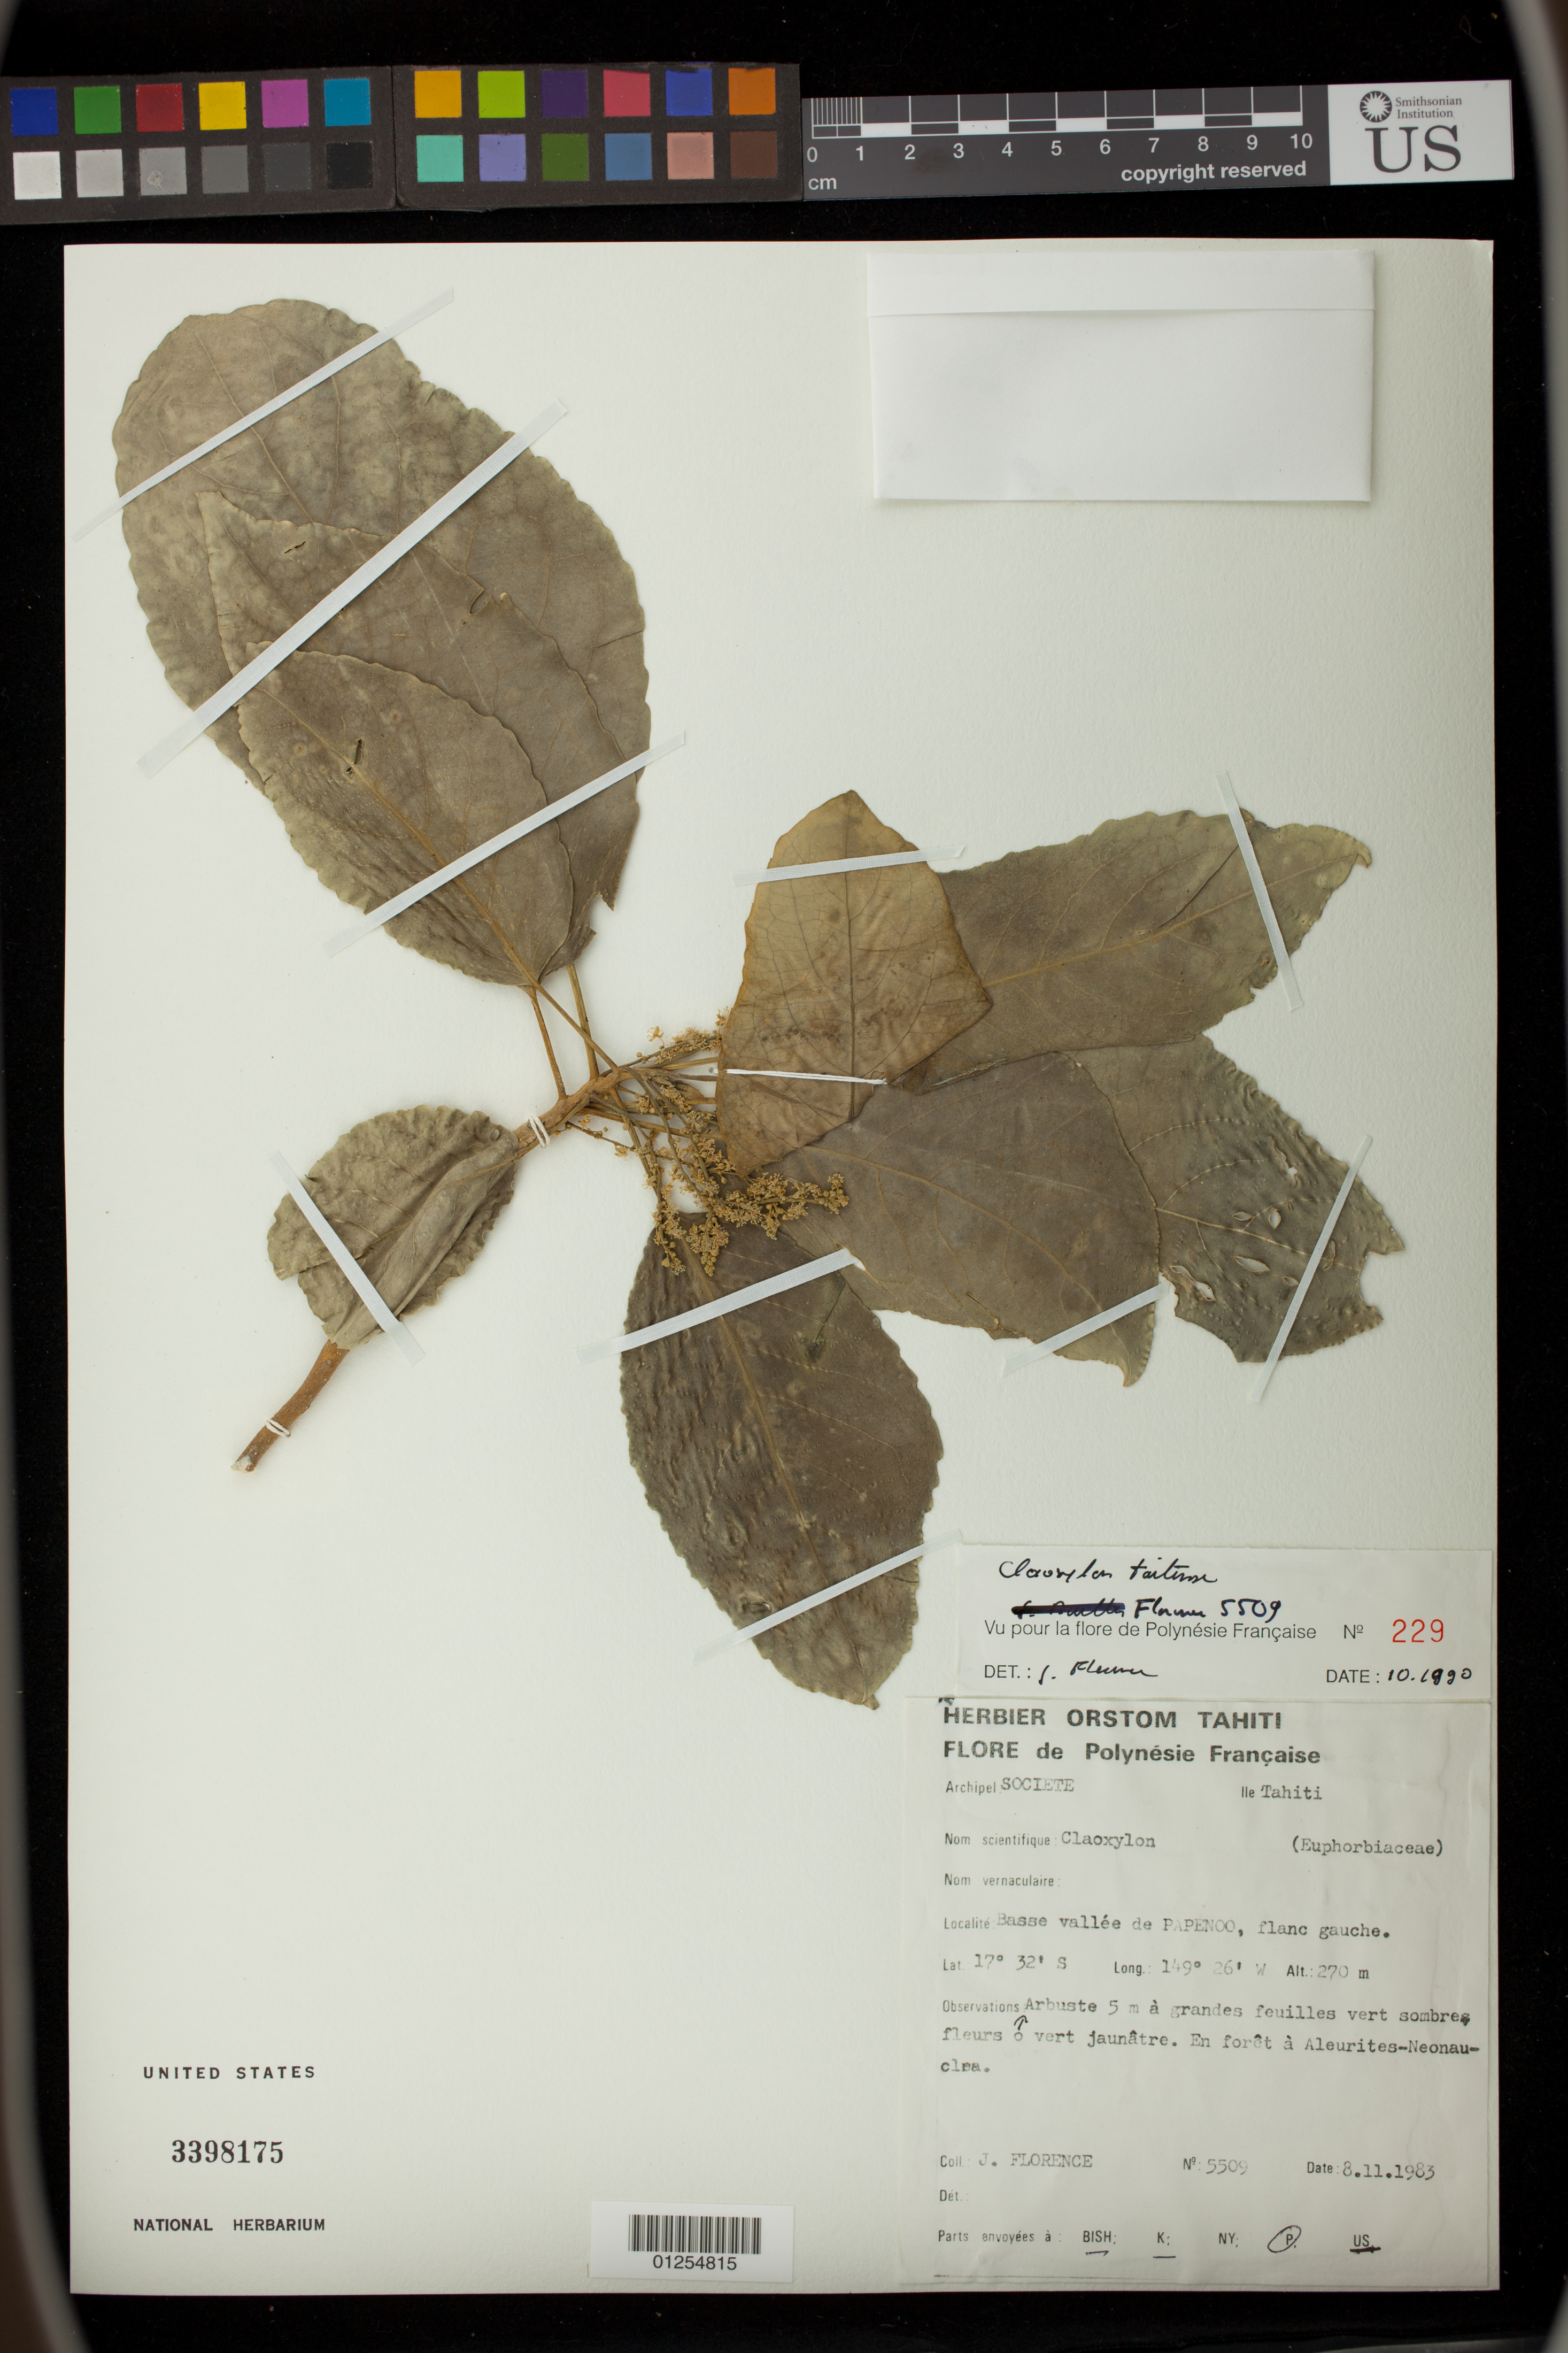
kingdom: Plantae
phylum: Tracheophyta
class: Magnoliopsida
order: Malpighiales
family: Euphorbiaceae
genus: Claoxylon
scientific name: Claoxylon taitense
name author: Müll. Arg.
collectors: J. Florence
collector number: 5509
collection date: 1983-11-08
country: French Polynesia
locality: Archipel Societe,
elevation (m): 270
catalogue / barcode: US 3398175